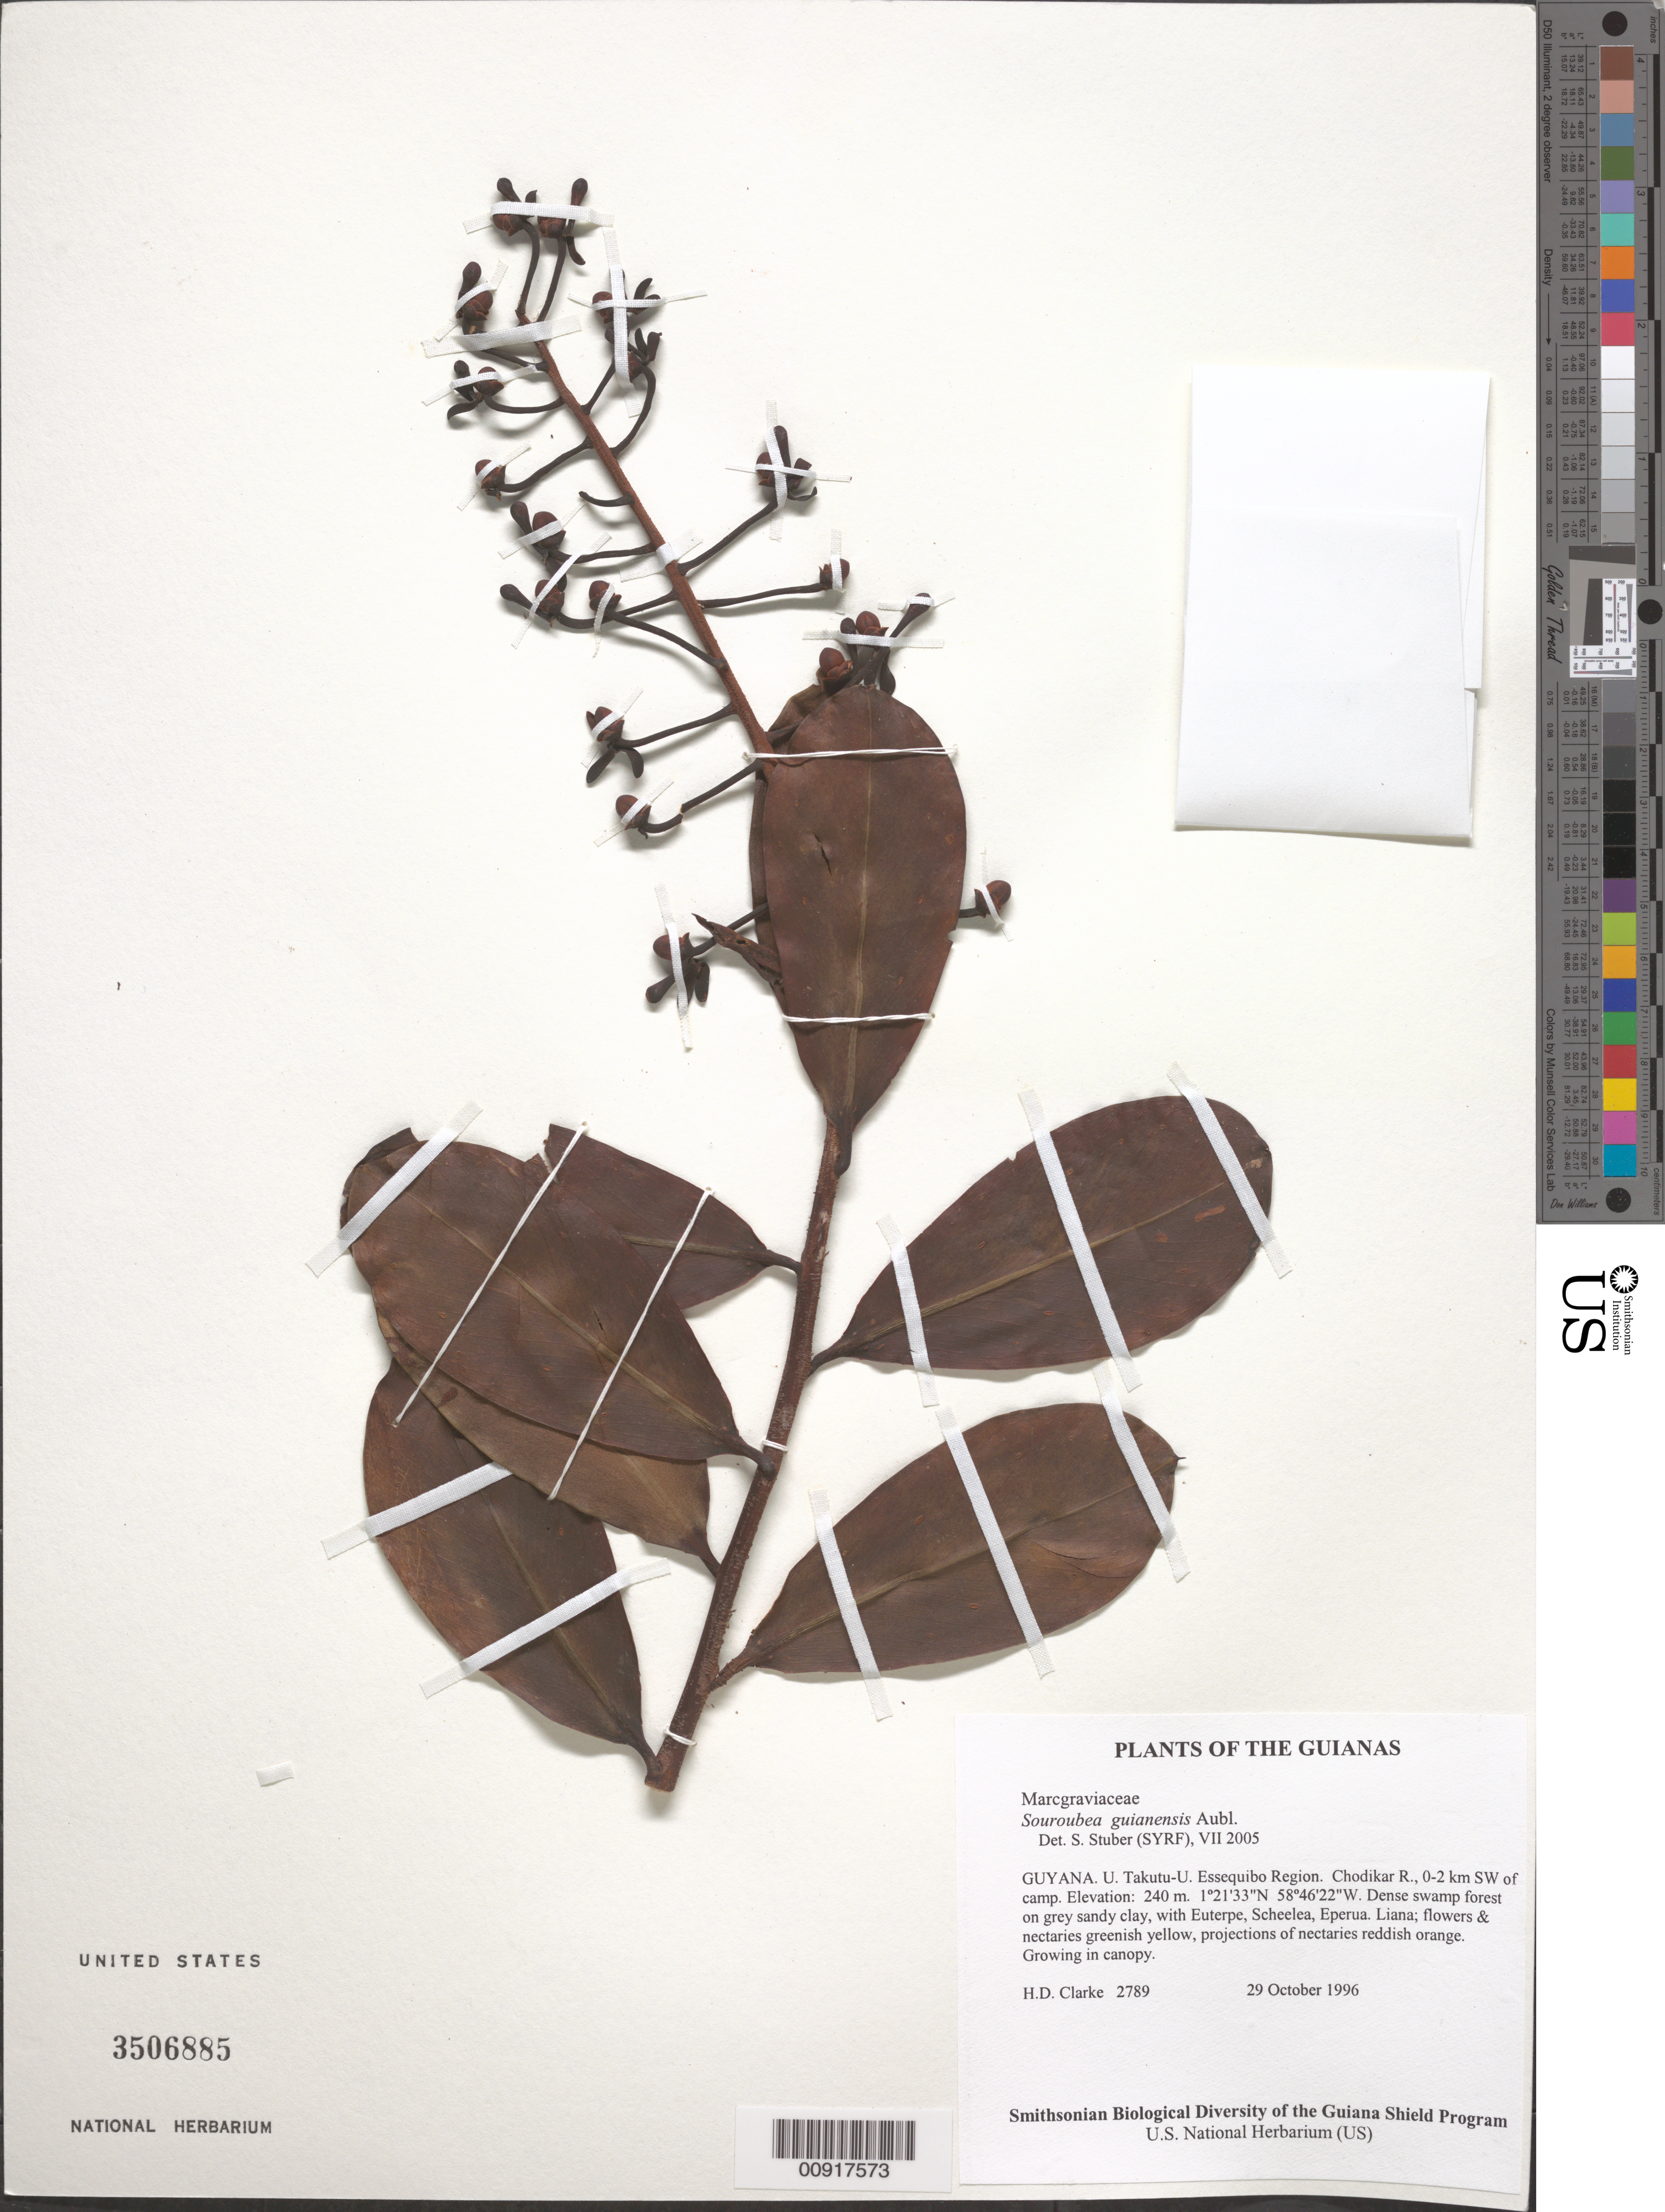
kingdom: Plantae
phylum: Tracheophyta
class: Magnoliopsida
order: Ericales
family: Marcgraviaceae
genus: Souroubea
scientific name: Souroubea guianensis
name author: Aubl.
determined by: Stuber, S.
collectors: H. D. Clarke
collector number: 2789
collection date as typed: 29 October 1996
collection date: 1996-10-29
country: Guyana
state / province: U. Takutu-U. Essequibo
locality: Chodikar R., 0-2 km SW of camp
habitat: Dense swamp forest on grey sandy clay, with Euterpe, Scheelea, Eperua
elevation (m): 240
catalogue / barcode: US 3506885